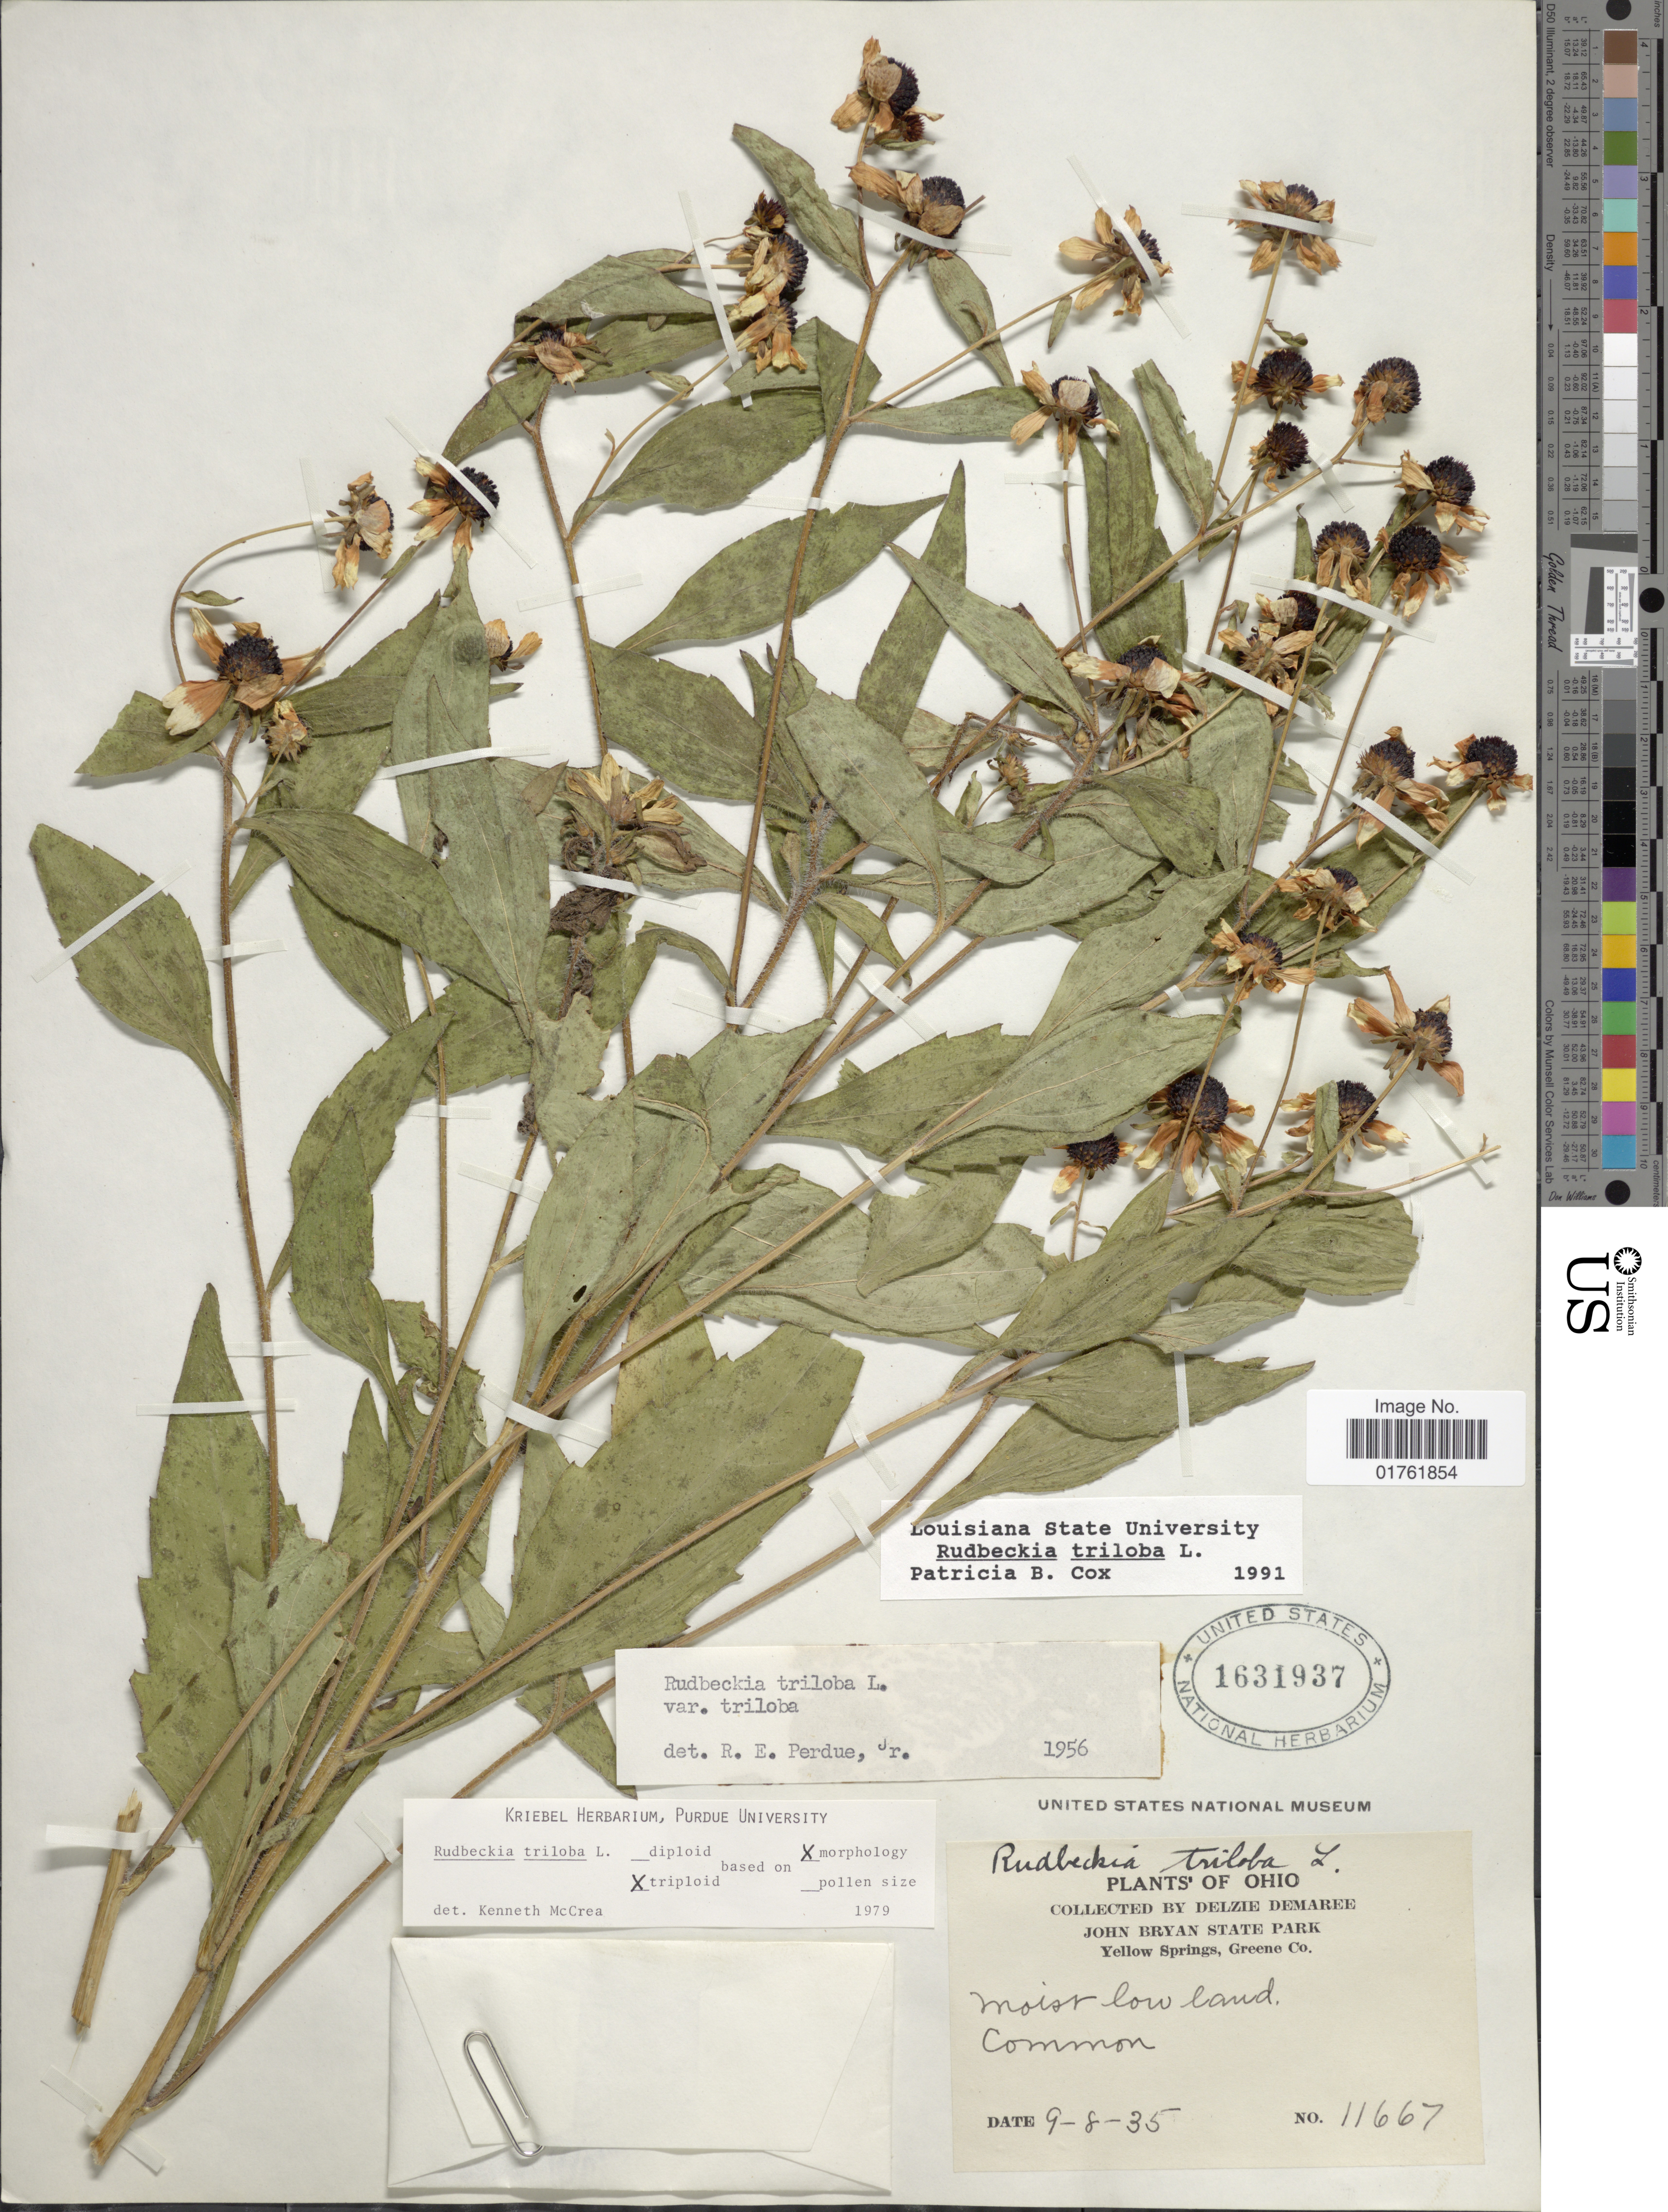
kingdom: Plantae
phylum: Tracheophyta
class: Magnoliopsida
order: Asterales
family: Asteraceae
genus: Rudbeckia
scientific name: Rudbeckia triloba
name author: L.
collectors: D. Demaree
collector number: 11667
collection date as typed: Transcribed d/m/y: 8/9/35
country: United States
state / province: Ohio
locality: John Bryan State Pak, Yellow Springs, Greene Co, Moist low land, common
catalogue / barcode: US 1631937